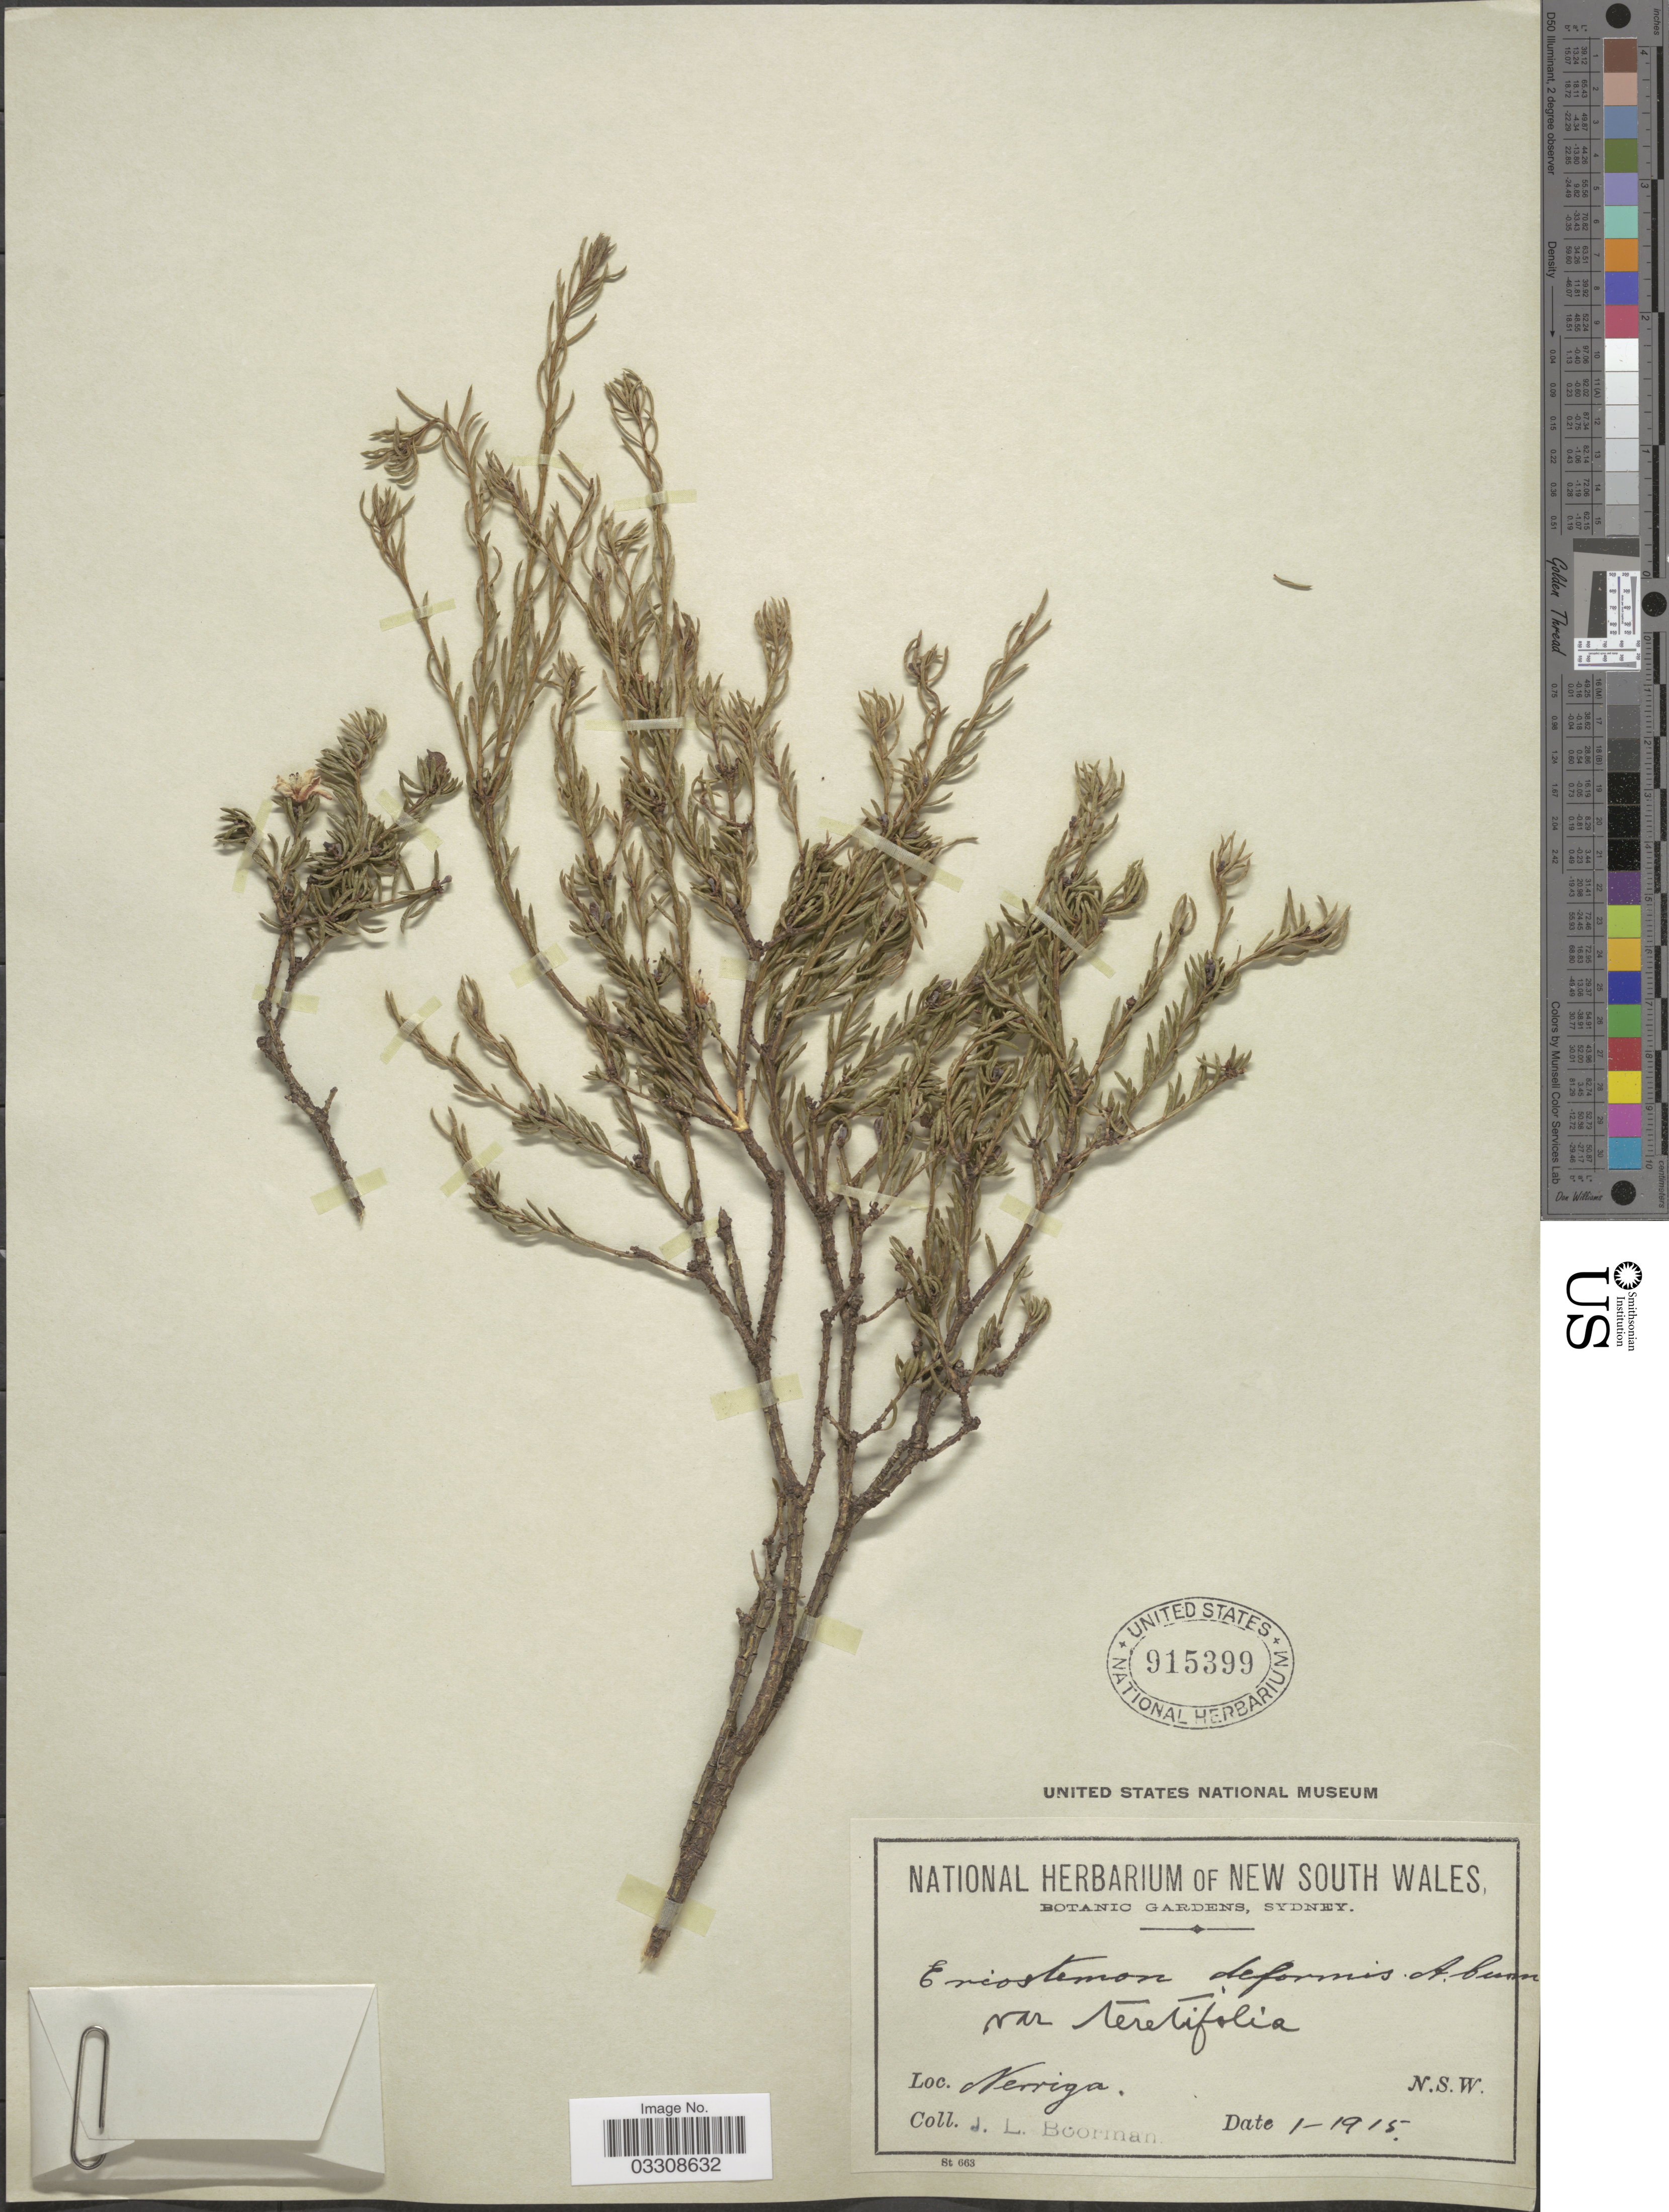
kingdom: Plantae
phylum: Tracheophyta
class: Magnoliopsida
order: Sapindales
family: Rutaceae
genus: Eriostemon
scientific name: Eriostemon difformis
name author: A. Cunn. ex Endl.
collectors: J. Boorman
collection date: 1915-01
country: Australia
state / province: New South Wales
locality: Nerriga.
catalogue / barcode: US 915399